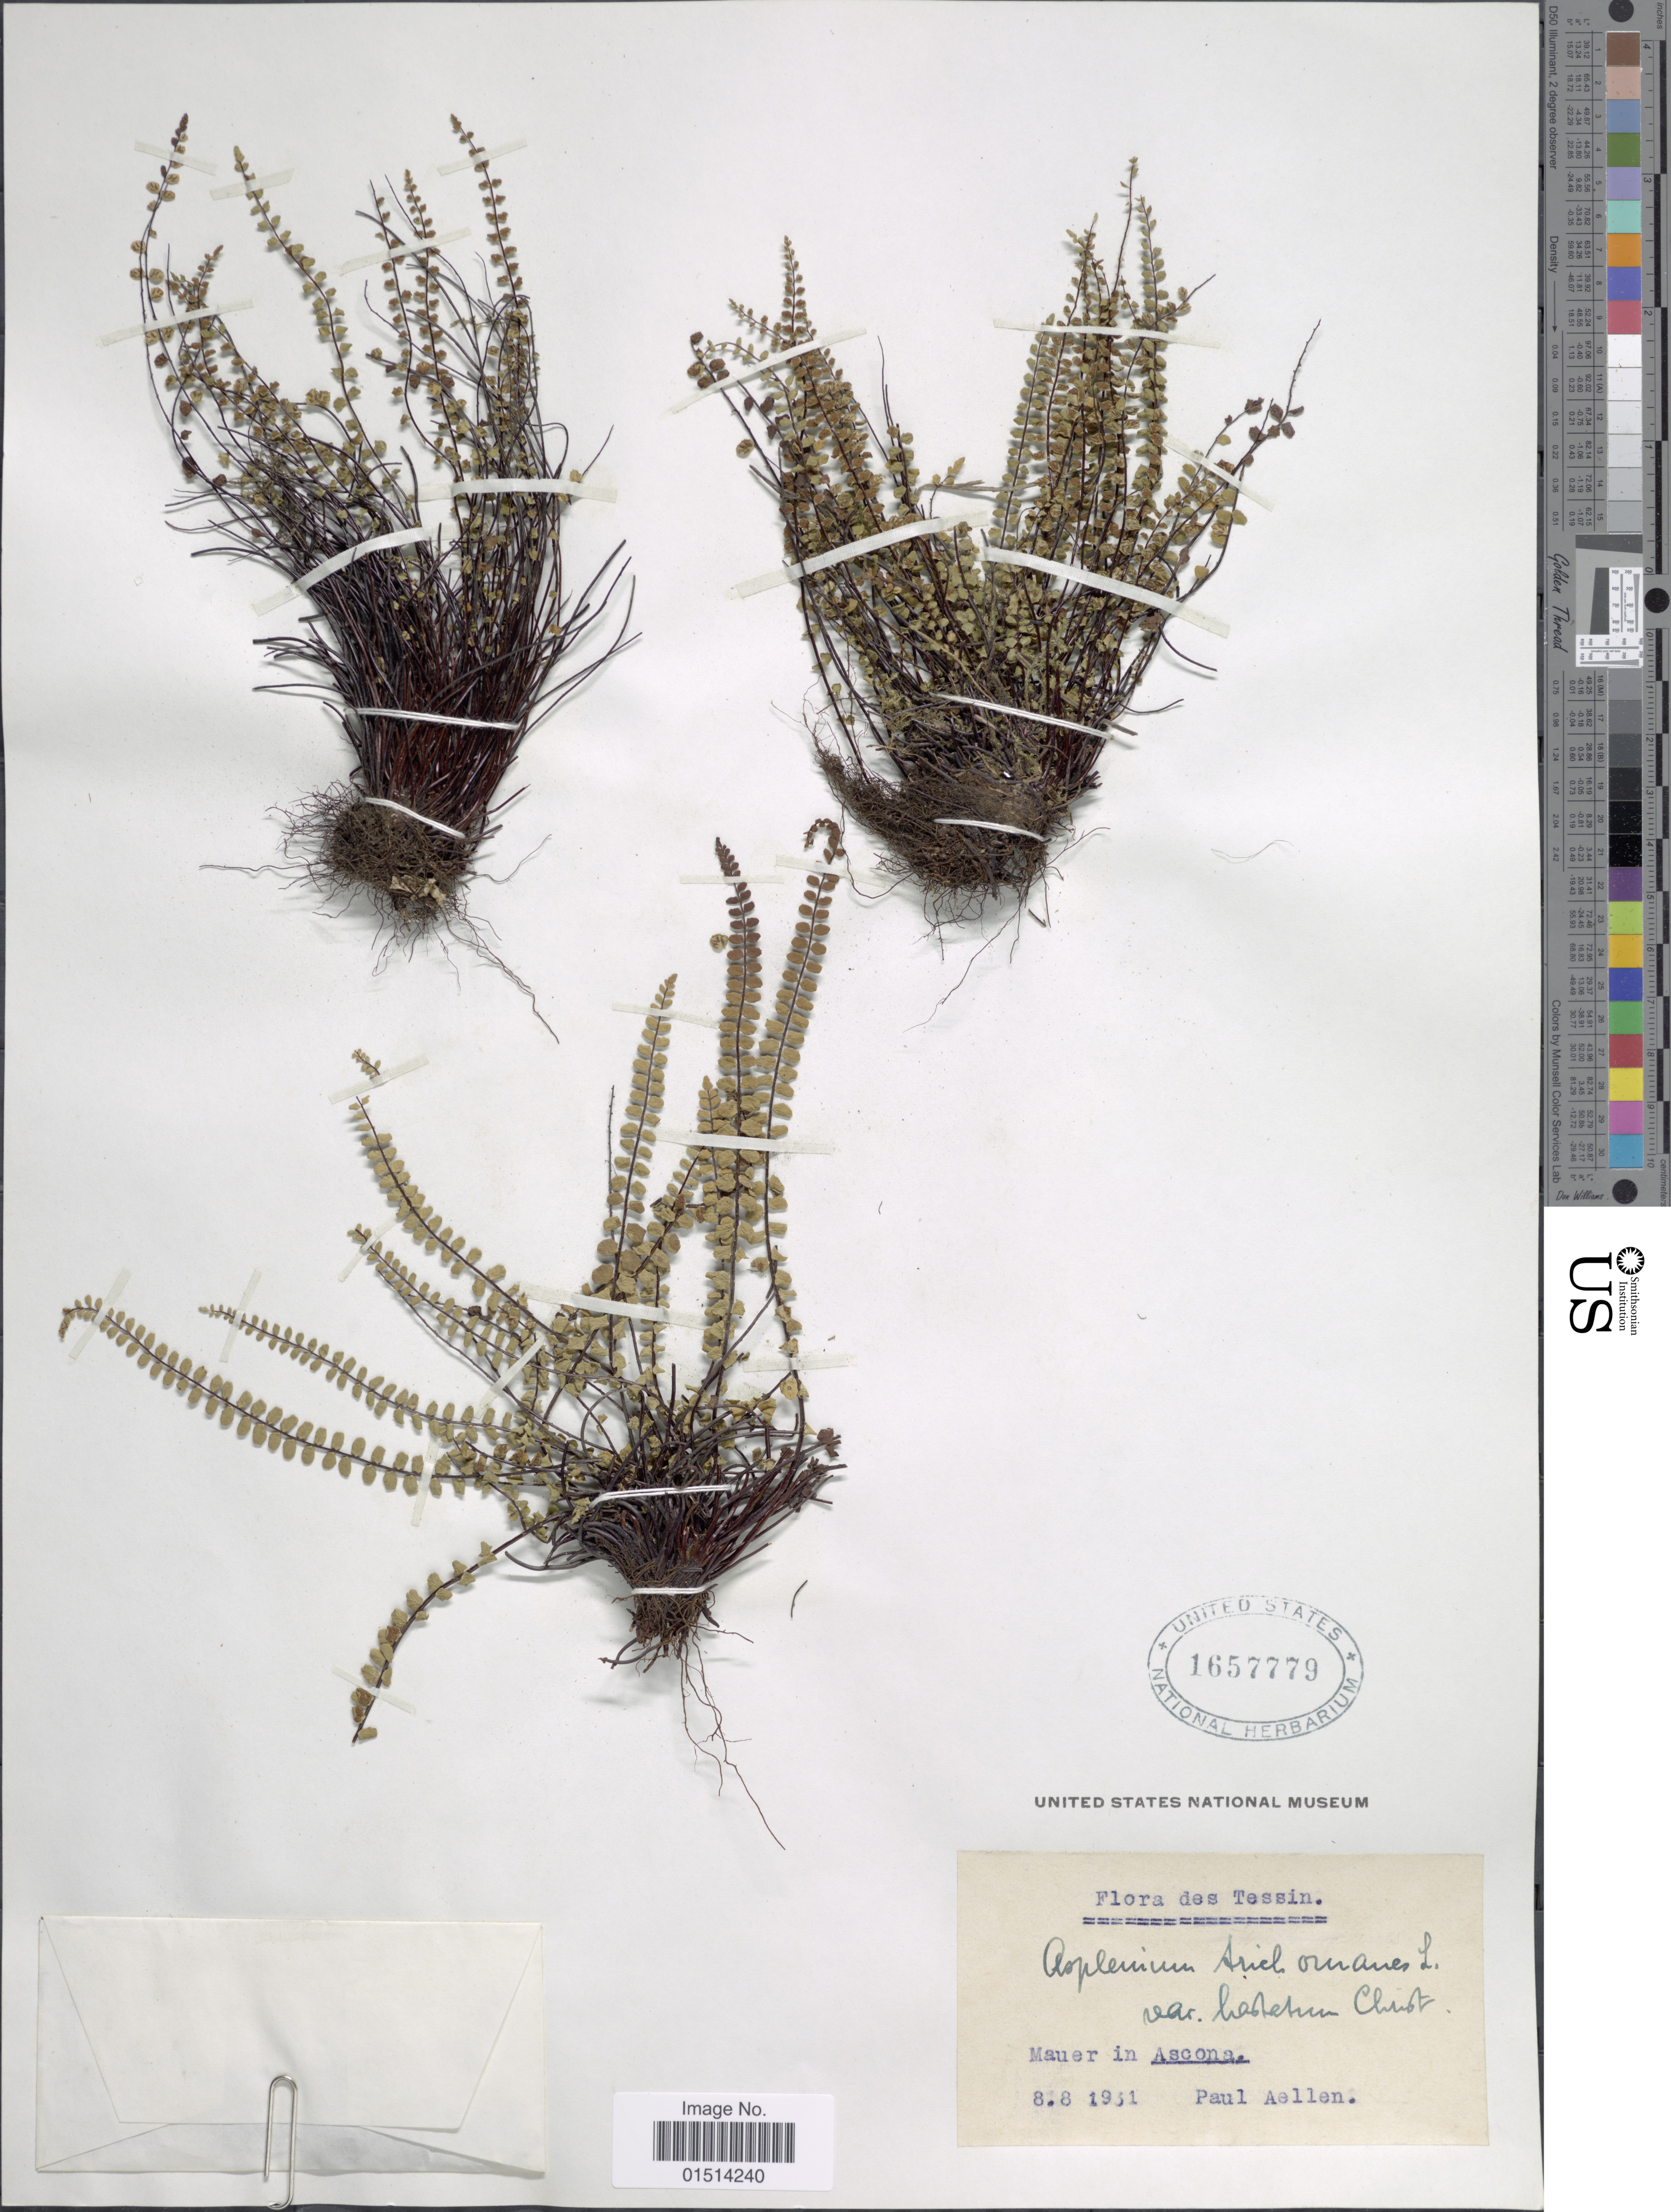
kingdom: Plantae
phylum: Tracheophyta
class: Polypodiopsida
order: Polypodiales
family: Aspleniaceae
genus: Asplenium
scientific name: Asplenium trichomanes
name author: L.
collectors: P. Aellen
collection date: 1931-08-08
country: Switzerland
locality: Tessin, Mauer in Ascona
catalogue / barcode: US 1657779